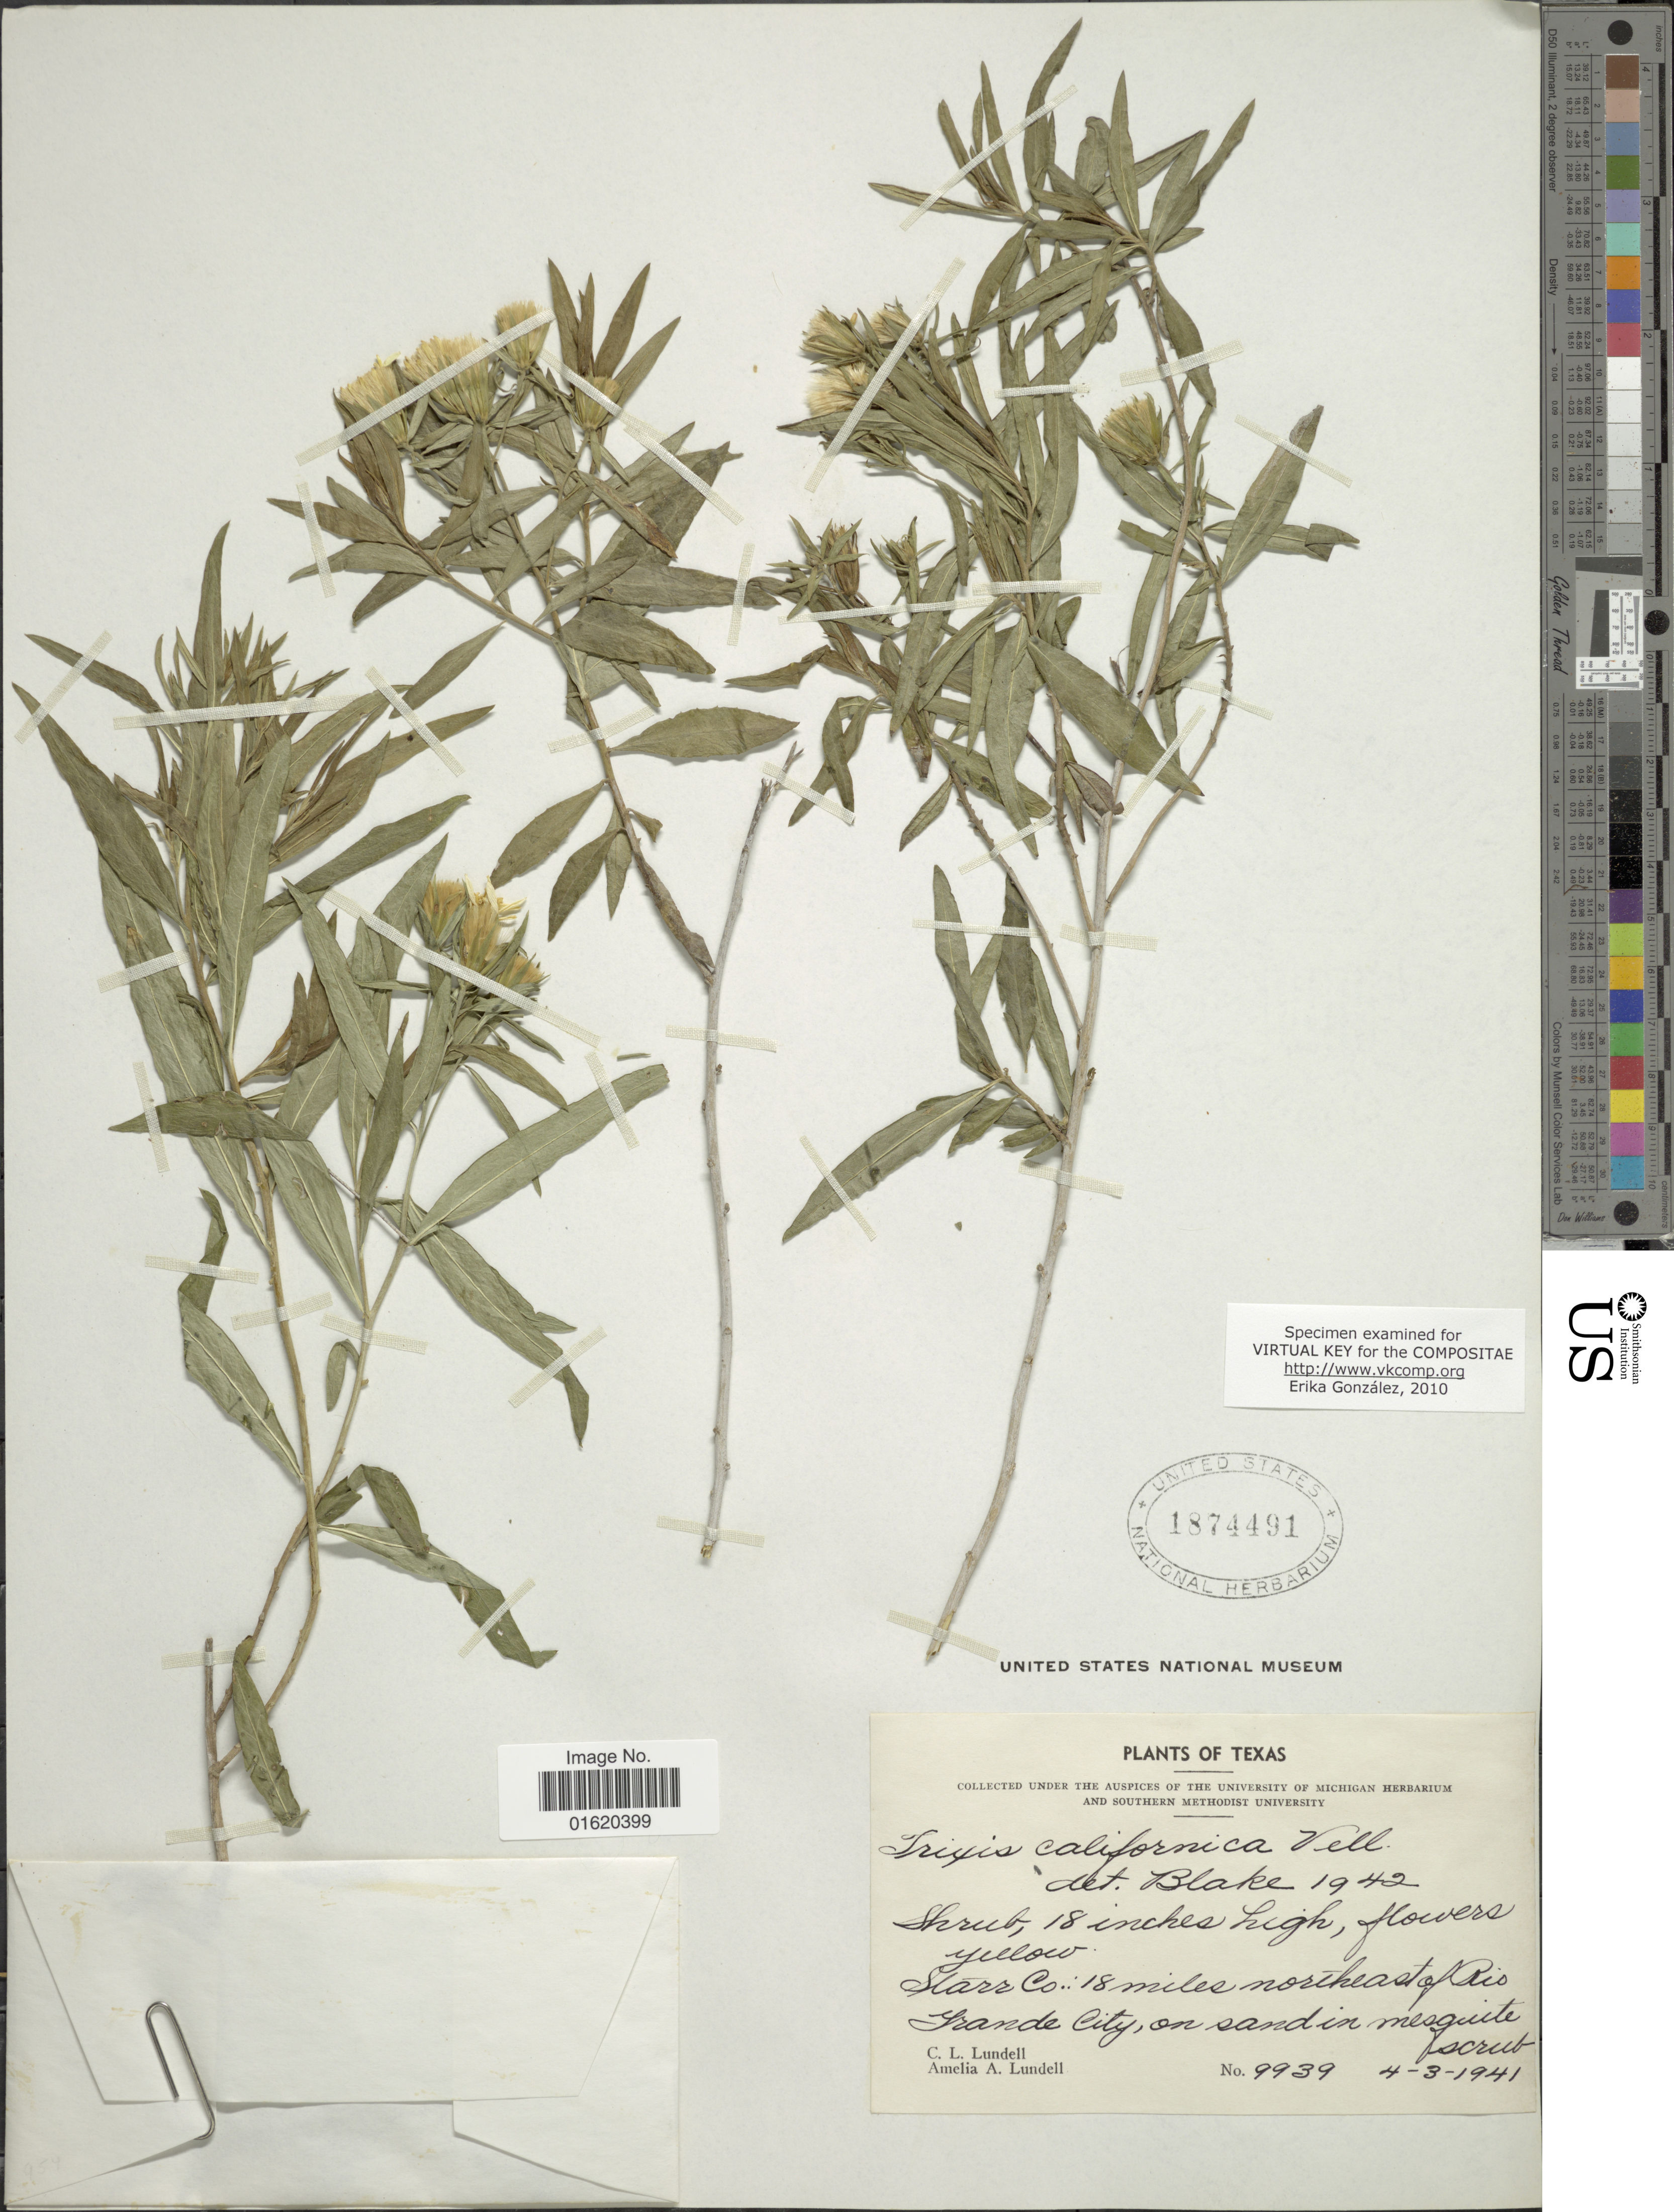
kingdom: Plantae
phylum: Tracheophyta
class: Magnoliopsida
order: Asterales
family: Asteraceae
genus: Trixis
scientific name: Trixis californica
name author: Kellogg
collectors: C. L. Lundell & A. A. Lundell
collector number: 9939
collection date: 1941-03-04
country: United States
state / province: Texas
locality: Starr Co.: 18 miles northeast of Rio Grande City, on sand in mesquite scrub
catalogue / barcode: US 1874491